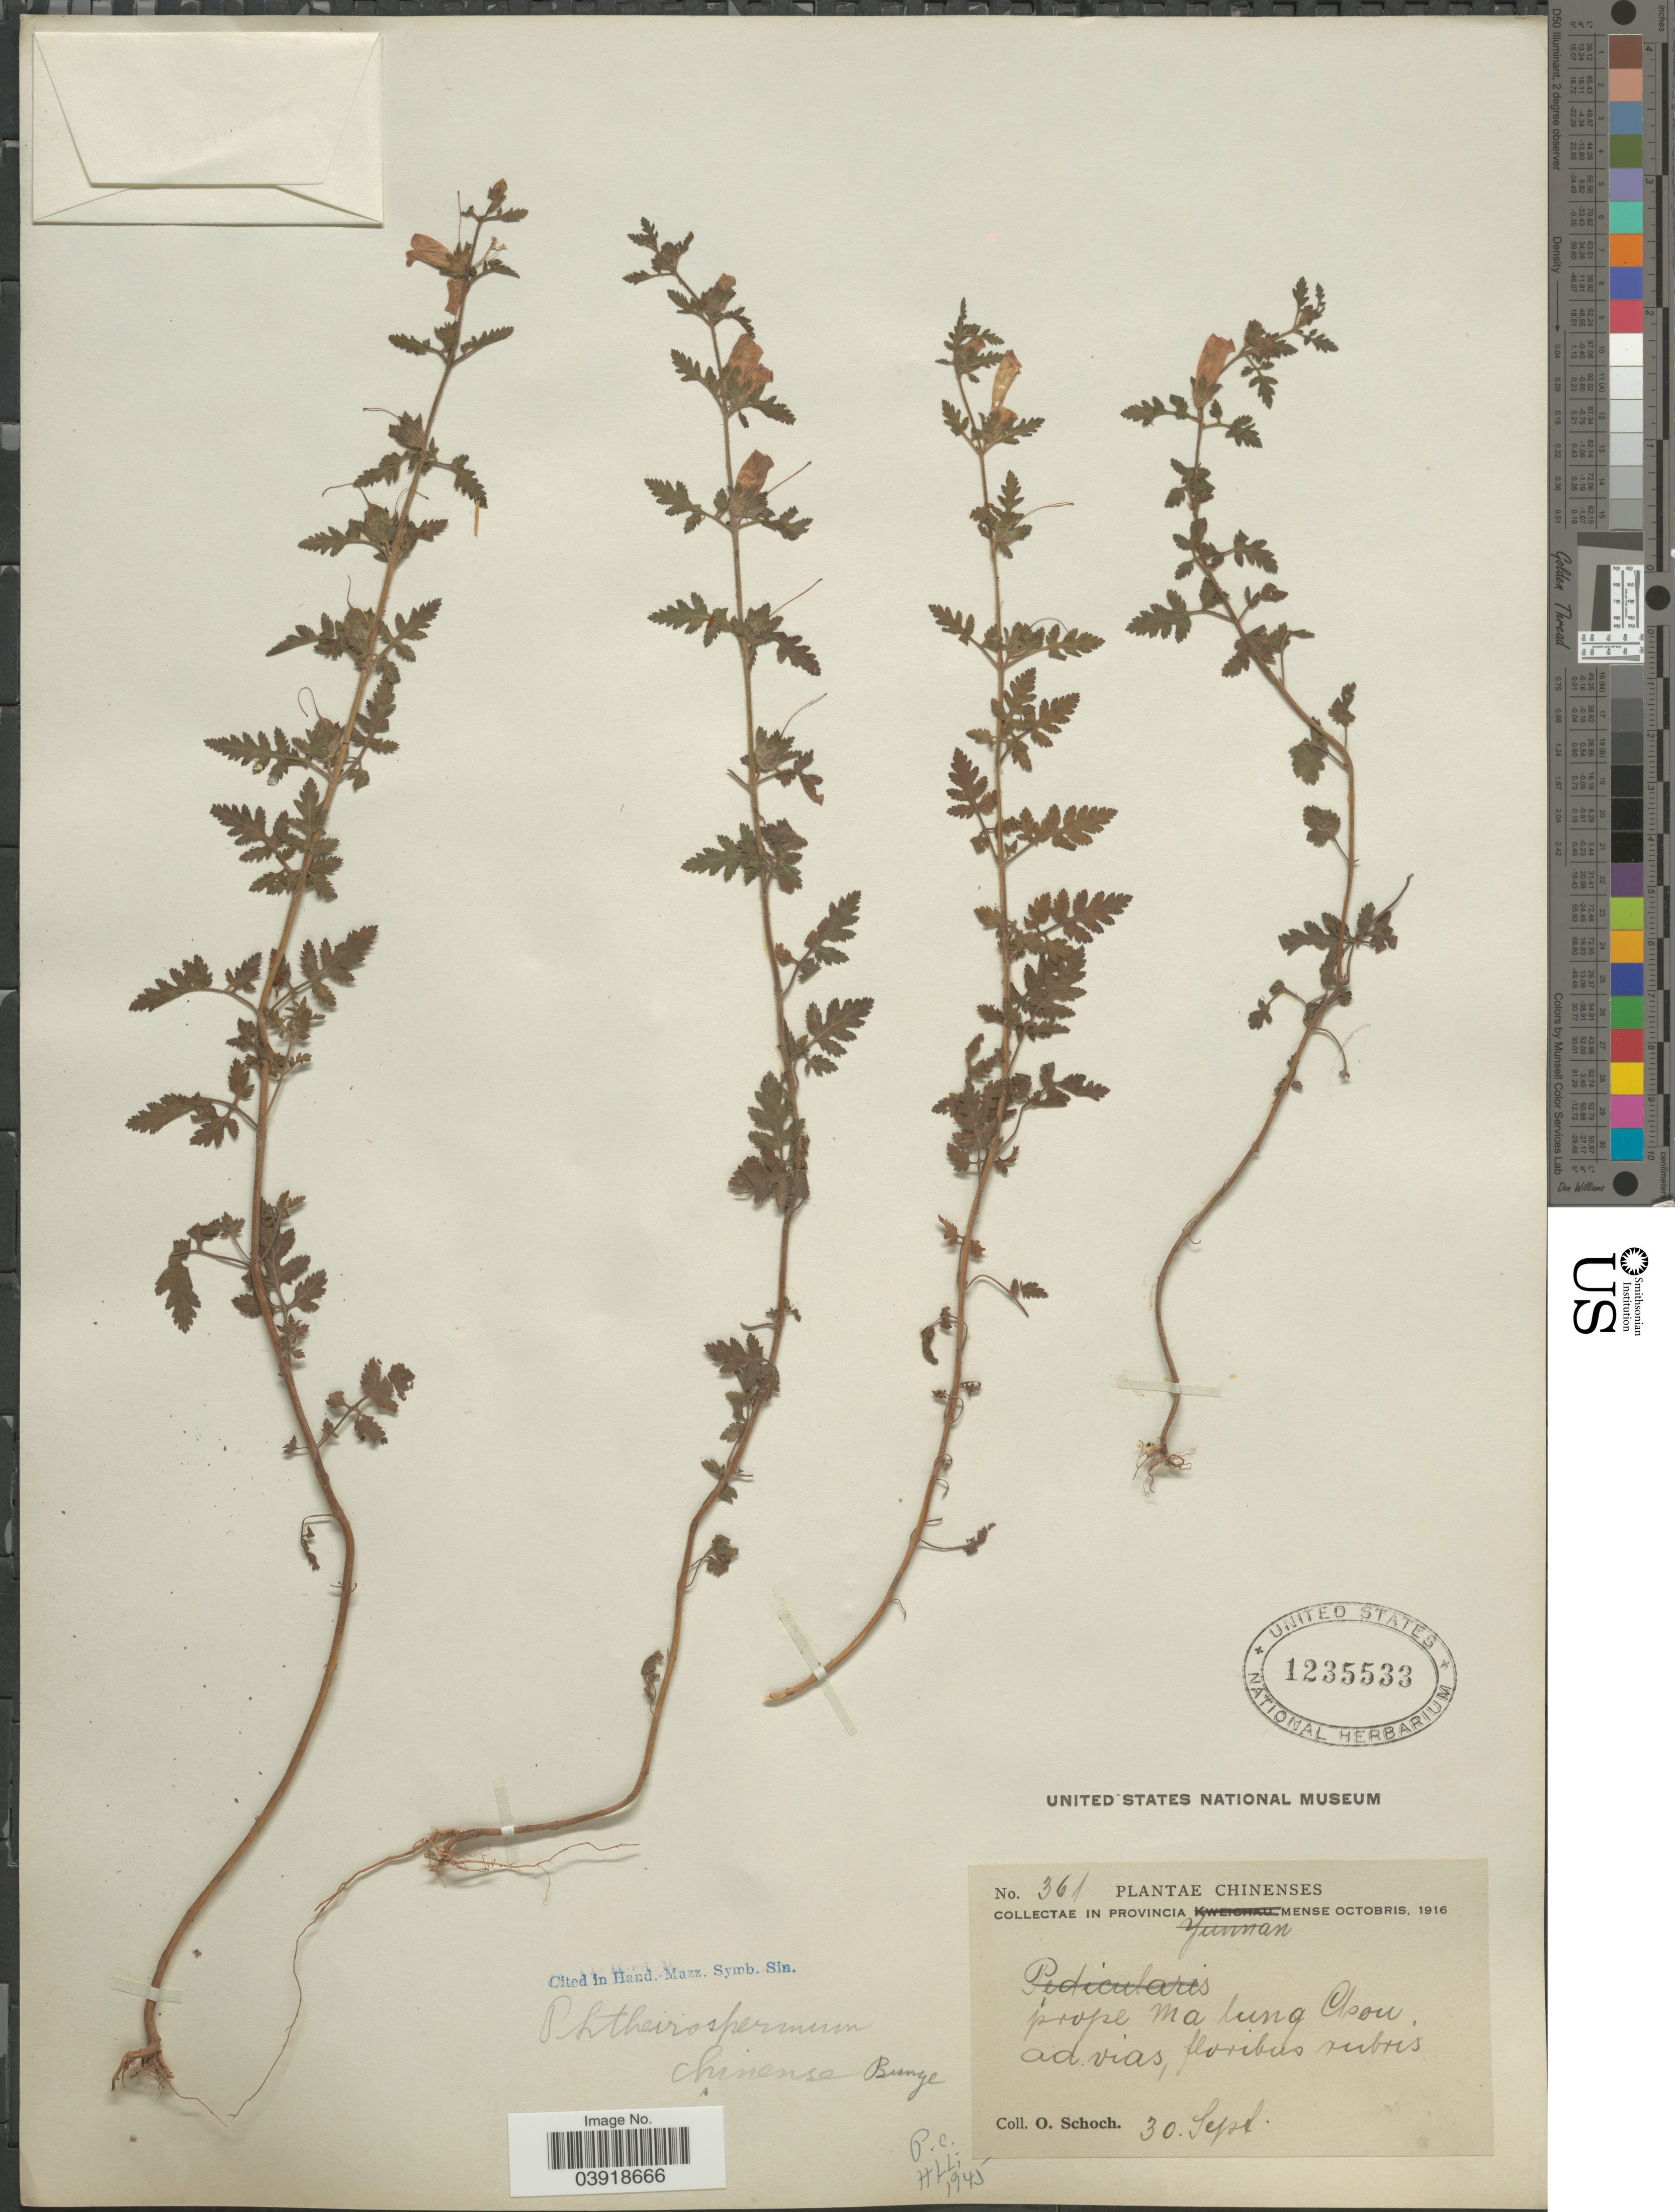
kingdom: Plantae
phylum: Tracheophyta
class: Magnoliopsida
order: Lamiales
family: Orobanchaceae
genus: Phtheirospermum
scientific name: Phtheirospermum chinense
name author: Bunge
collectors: O. Schoch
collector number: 361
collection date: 1916-09-30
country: China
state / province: Yunnan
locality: Chinenses. Prope Ma Lung Chou [interpreted], ad vias, floribus rubris.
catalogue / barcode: US 1235533